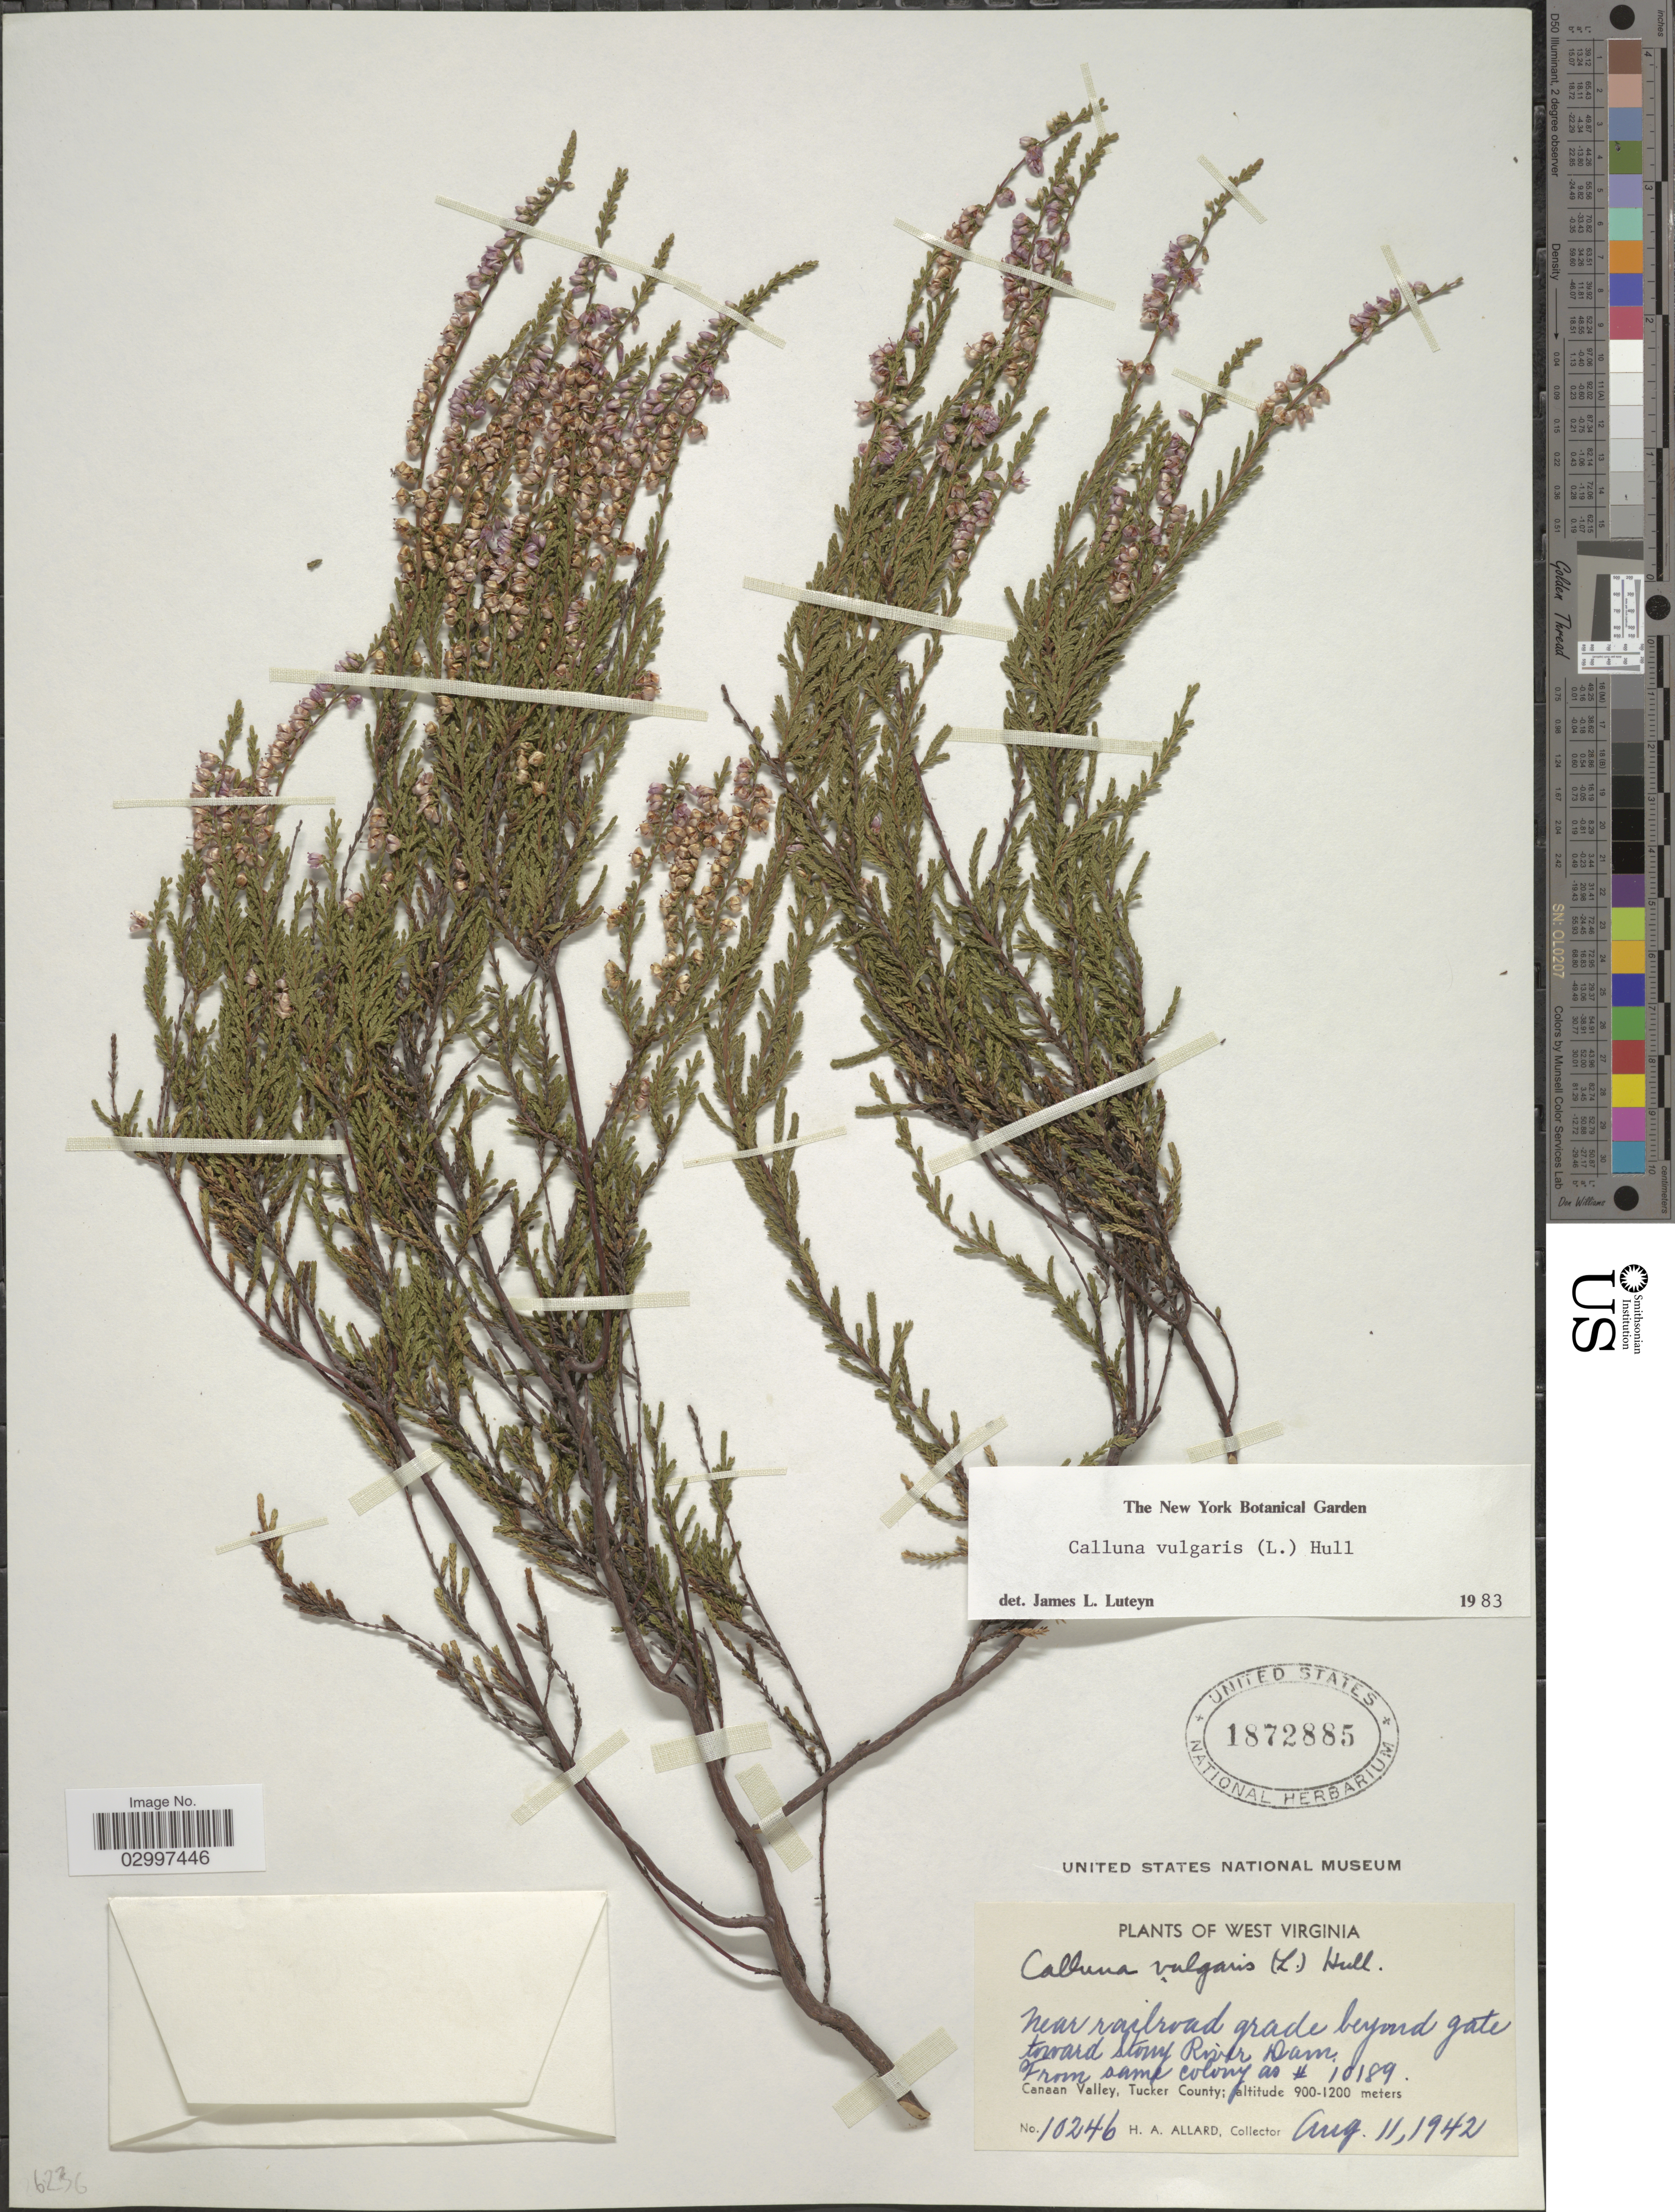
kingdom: Plantae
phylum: Tracheophyta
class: Magnoliopsida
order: Ericales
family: Ericaceae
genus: Calluna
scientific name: Calluna vulgaris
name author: (L.) Hull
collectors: H. A. Allard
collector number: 10246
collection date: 1942-08-11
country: United States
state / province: West Virginia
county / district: Tucker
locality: Near railroad grade beyond gate toward Stony River Dam. Canaan Valley, Tucker County.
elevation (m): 900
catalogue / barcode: US 1872885